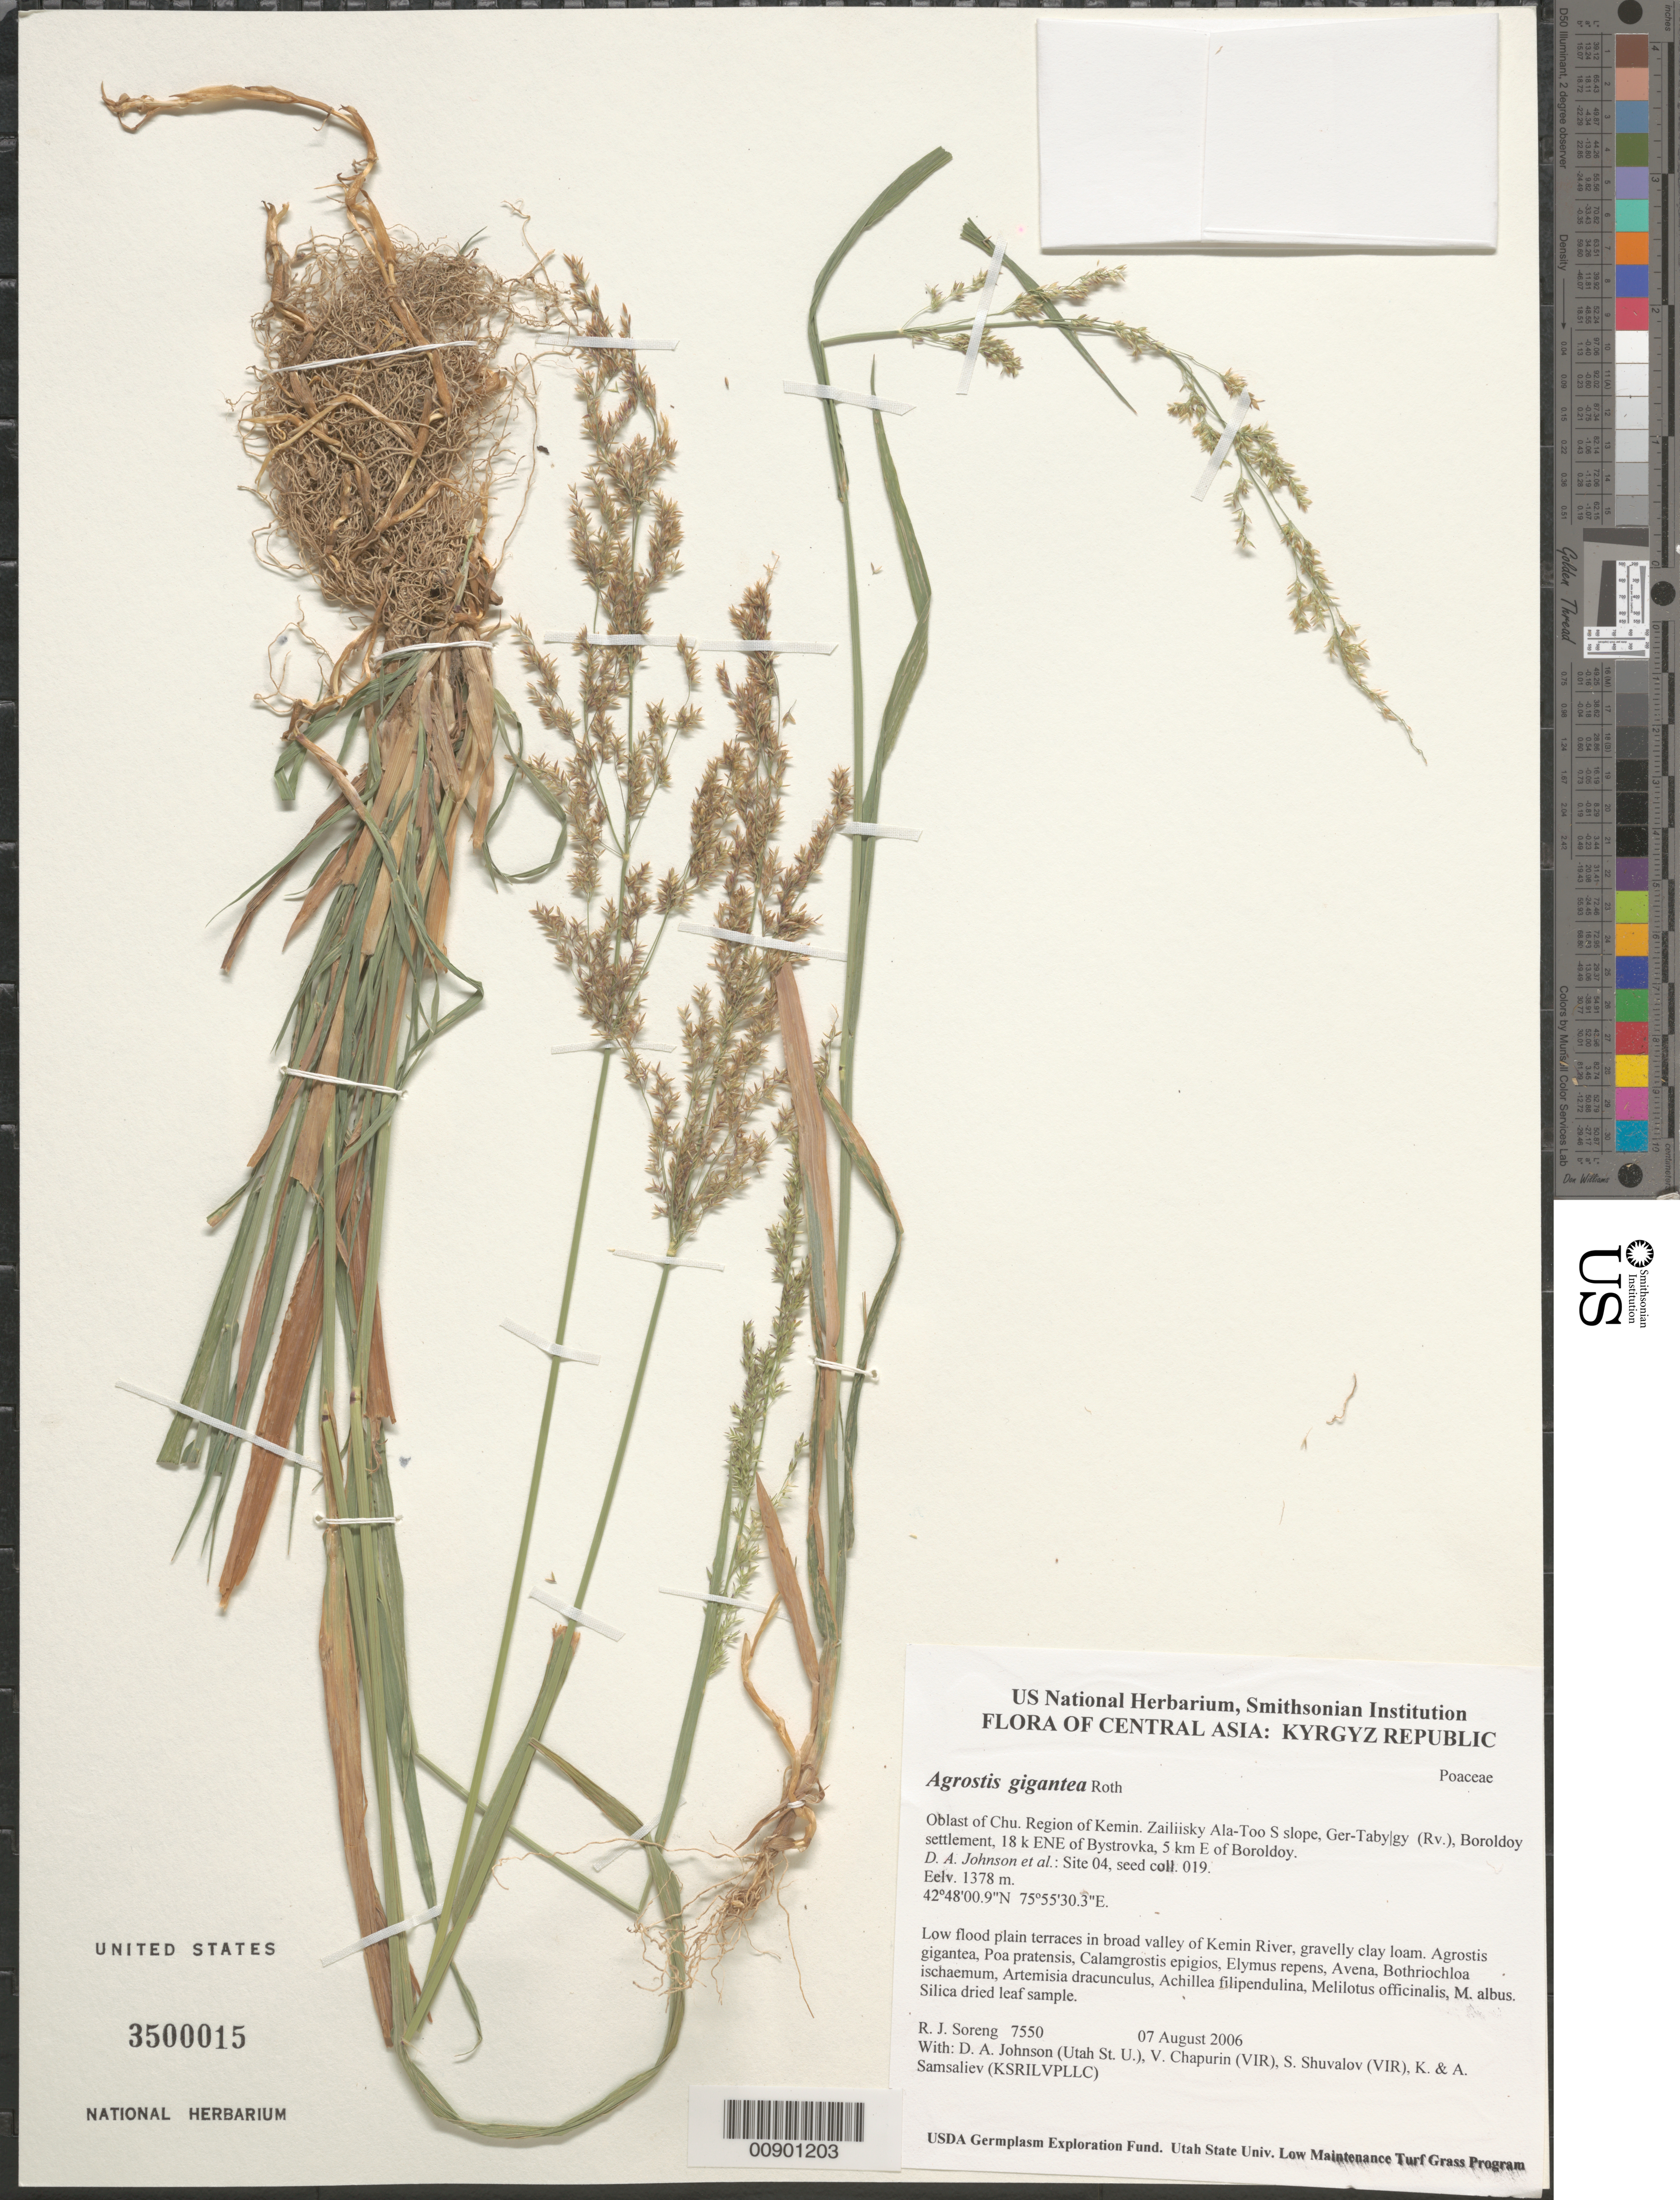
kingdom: Plantae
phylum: Tracheophyta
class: Liliopsida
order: Poales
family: Poaceae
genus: Agrostis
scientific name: Agrostis gigantea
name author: Roth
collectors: R. J. Soreng, D. Johnson, S. Shuvalov, V. Chapurin, K. Samsaliev & A. Samsaliev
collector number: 7550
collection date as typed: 07 Aug 2006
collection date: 2006-08-07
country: Kyrgyzstan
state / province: Chu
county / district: Kemin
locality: Zailiisky Ala-Too S slope, Ger-Taby|gy (Rv.), Boroldoy settlement, 18 km ENE of Bystrovka, 5 km E of Boroldoy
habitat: Low flood plain terraces in broad valley of Kemin River, gravelly clay loam.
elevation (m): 1378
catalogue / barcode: US 3500015